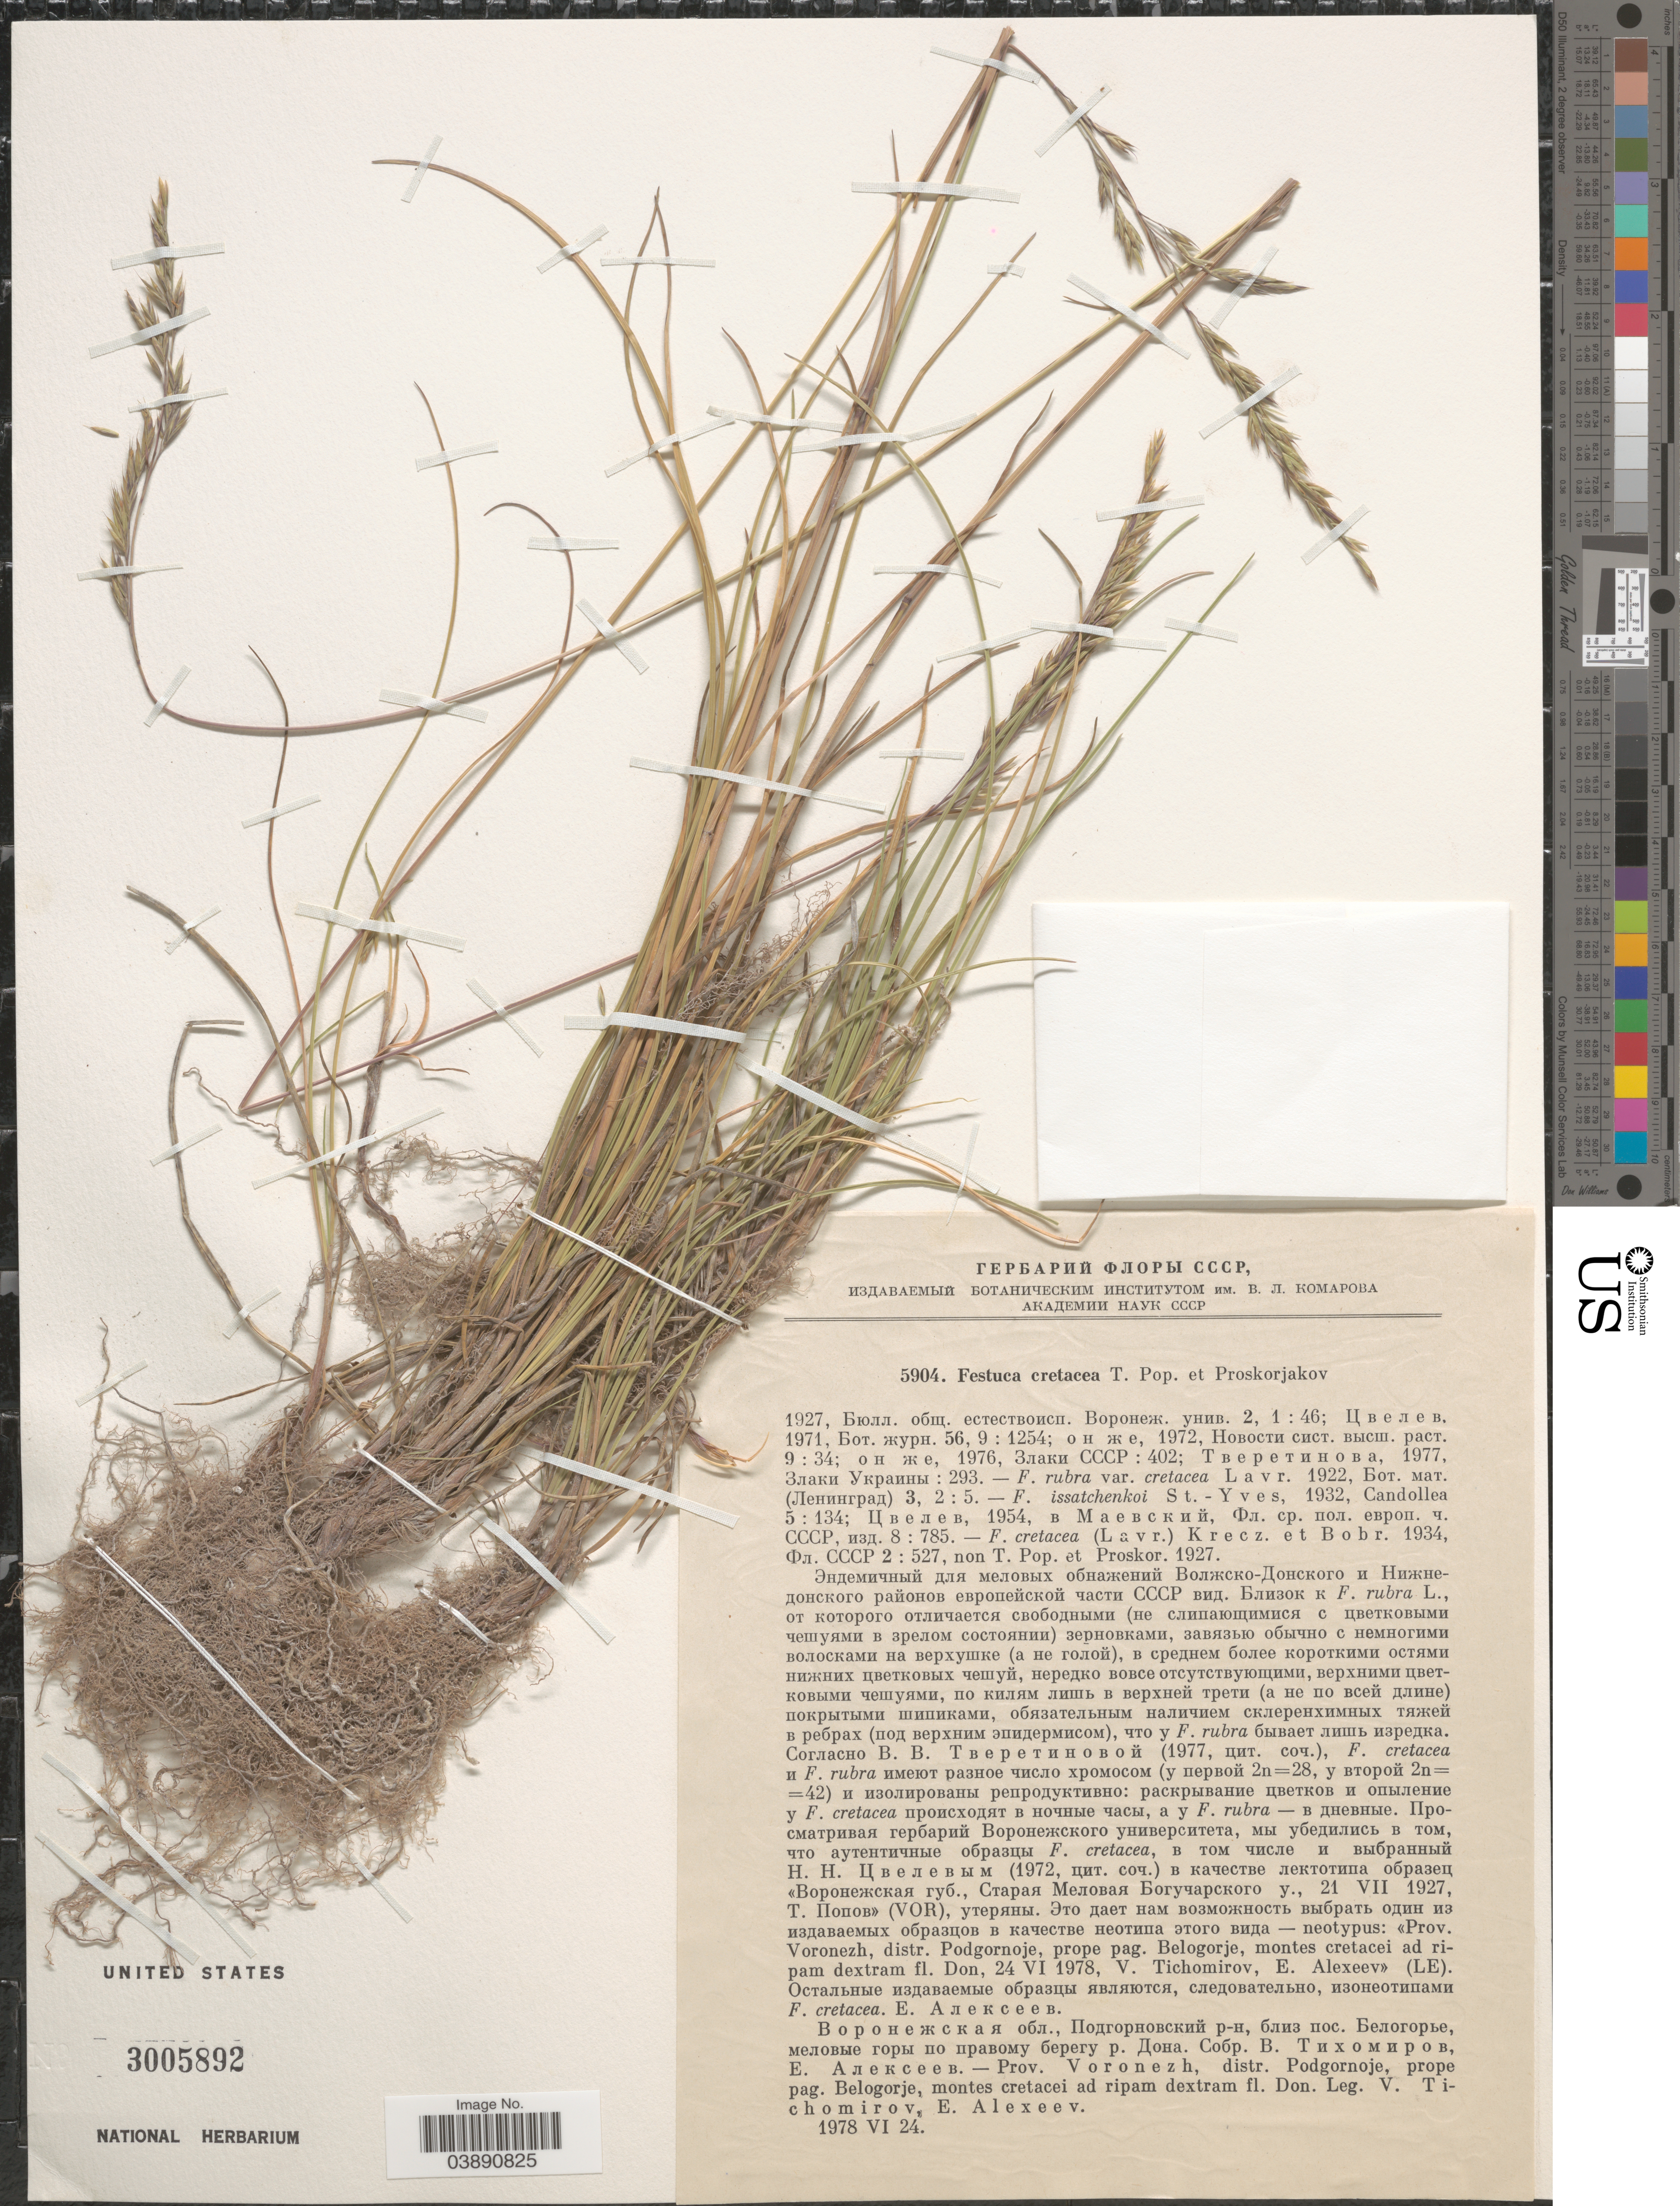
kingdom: Plantae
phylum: Tracheophyta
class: Liliopsida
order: Poales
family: Poaceae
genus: Festuca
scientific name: Festuca cretacea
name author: Popov ex Proskor.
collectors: V. Tichomirov & E. B. Alexeev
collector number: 5904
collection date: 1978-06-24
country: Russian Federation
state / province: Voronezh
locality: Prov. Voronezh, distr. Podgornoje, prope pag. Belogorje, montes cretacei ad ripam dextram fl. Don.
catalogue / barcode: US 3005892